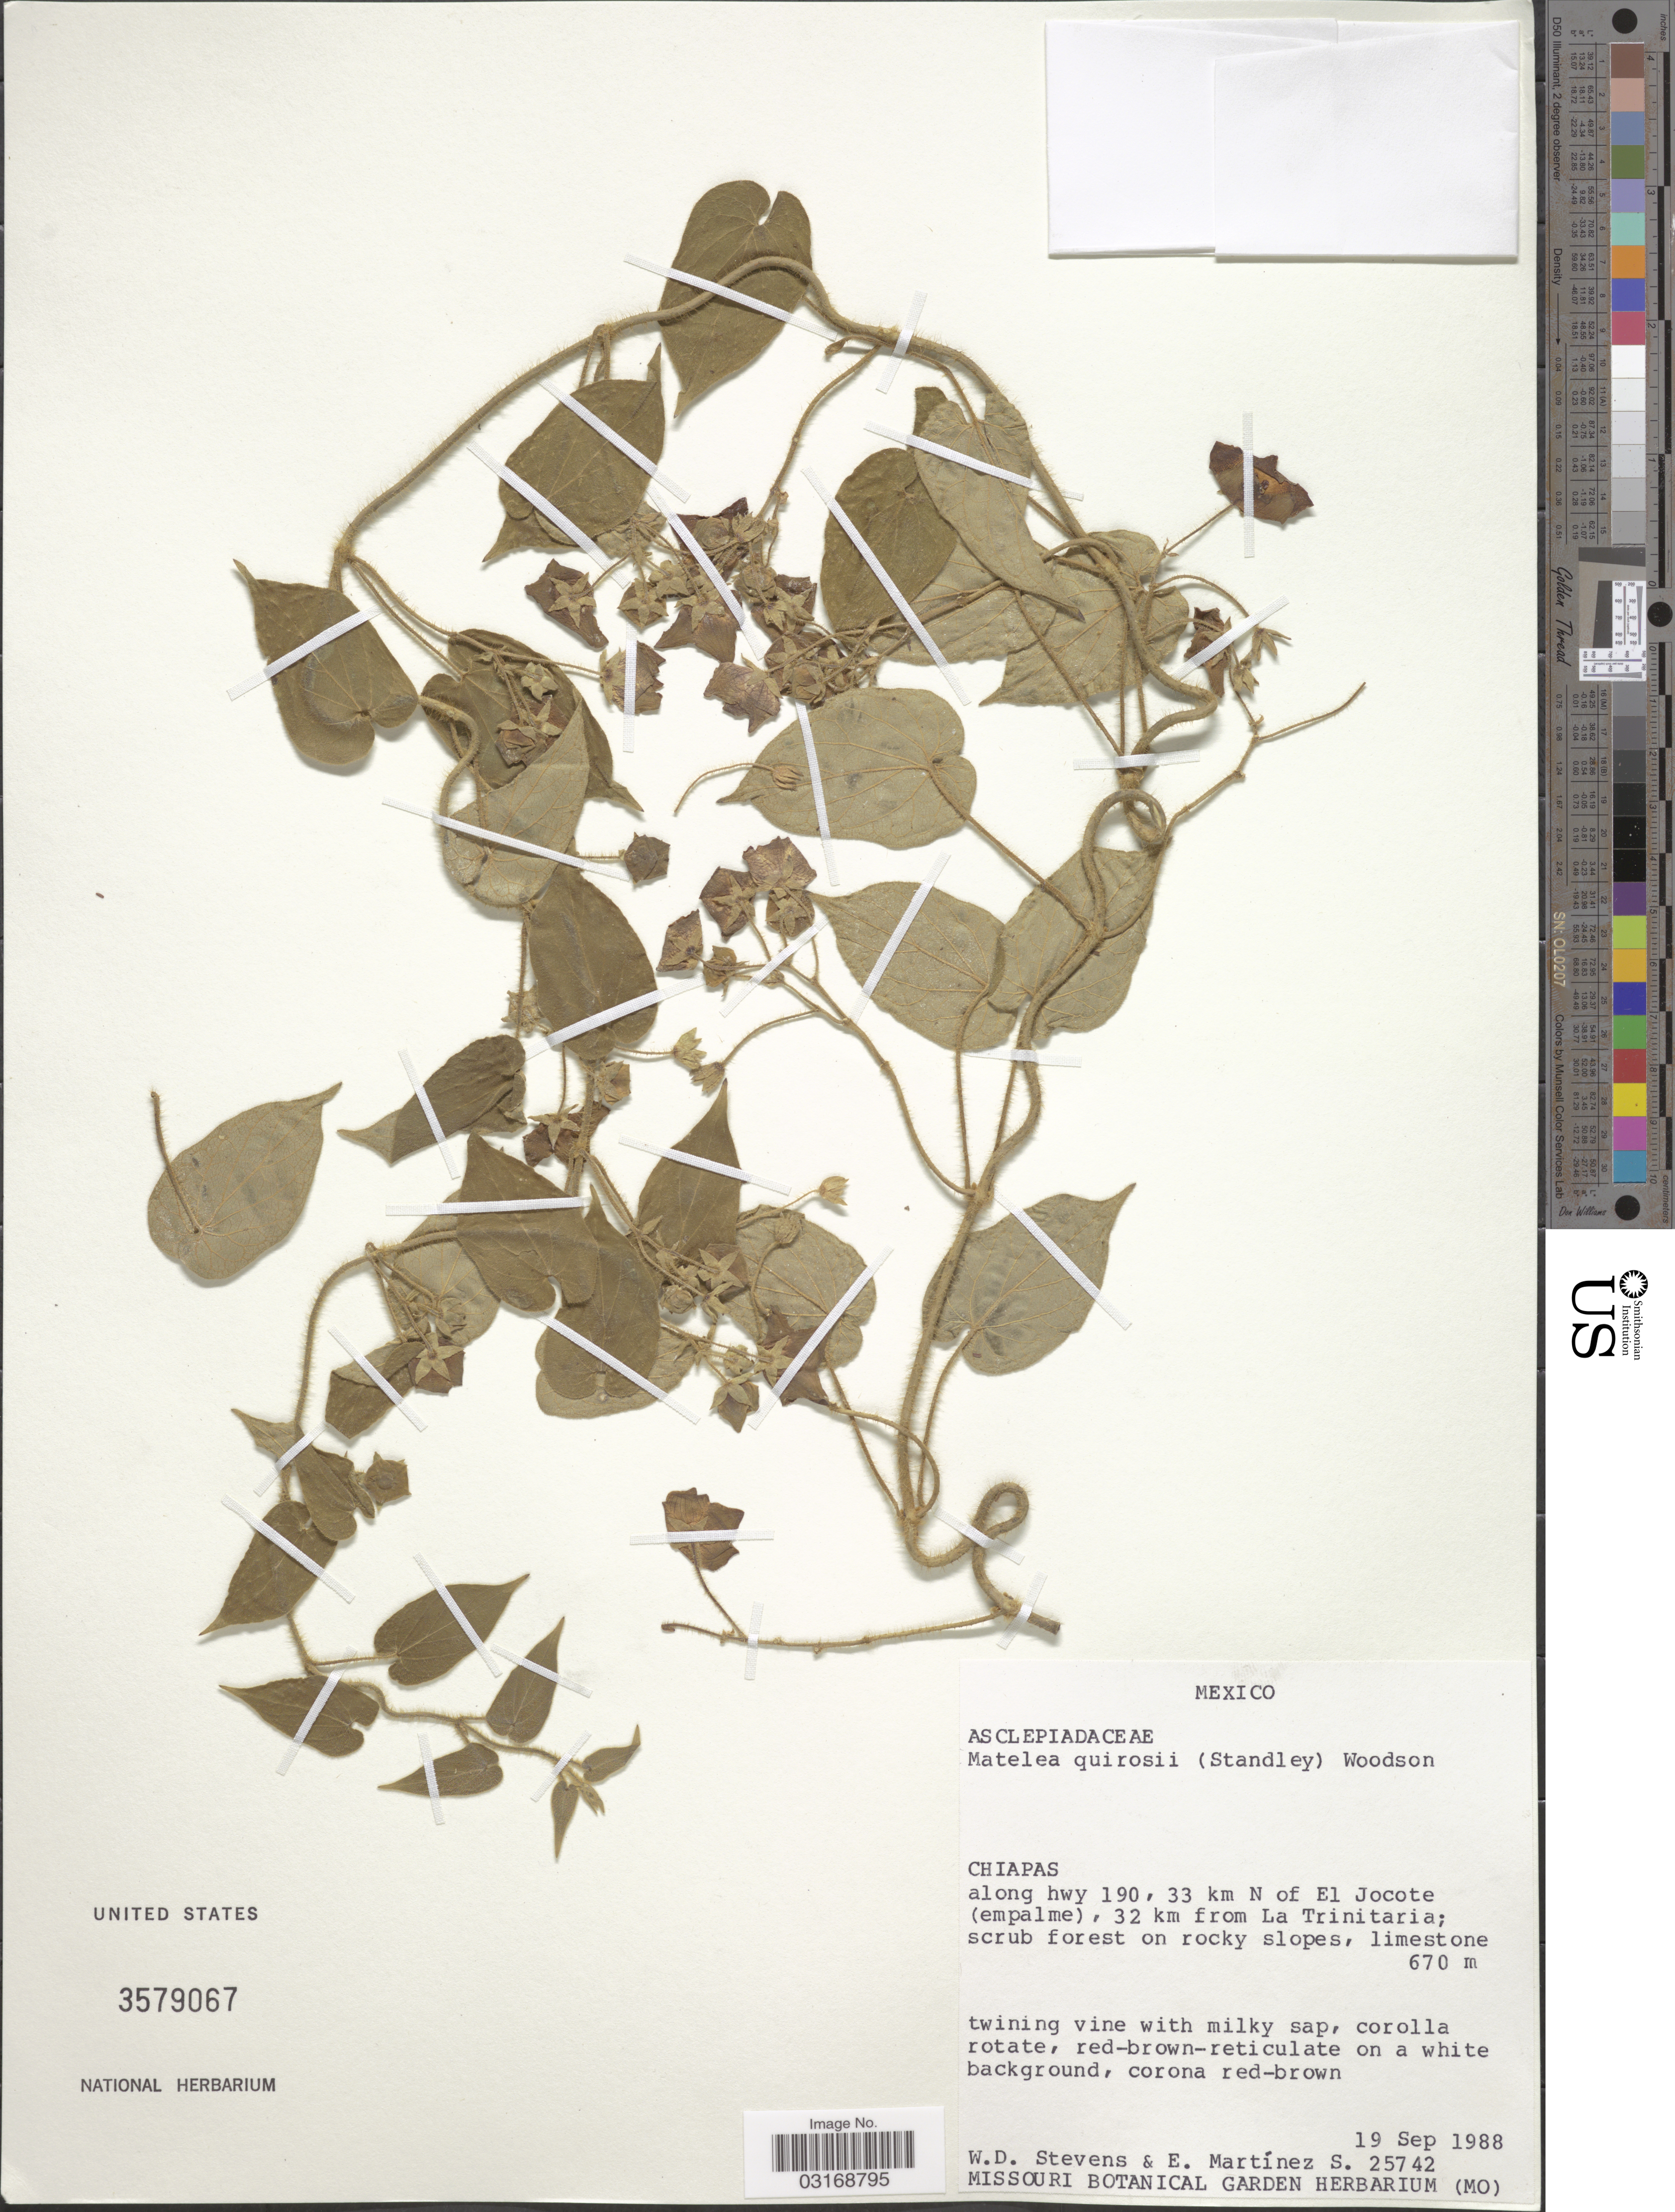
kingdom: Plantae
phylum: Tracheophyta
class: Magnoliopsida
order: Gentianales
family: Apocynaceae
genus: Matelea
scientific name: Matelea quirosii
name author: (Standl.) Woodson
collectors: W. D. Stevens & E. M. Martínez S.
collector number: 25742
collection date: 1988-09-19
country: Mexico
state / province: Chiapas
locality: Along hwy 190, 33 km N of El Jocote (empalme), 32 km from La Trinitaria.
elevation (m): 670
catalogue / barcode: US 3579067